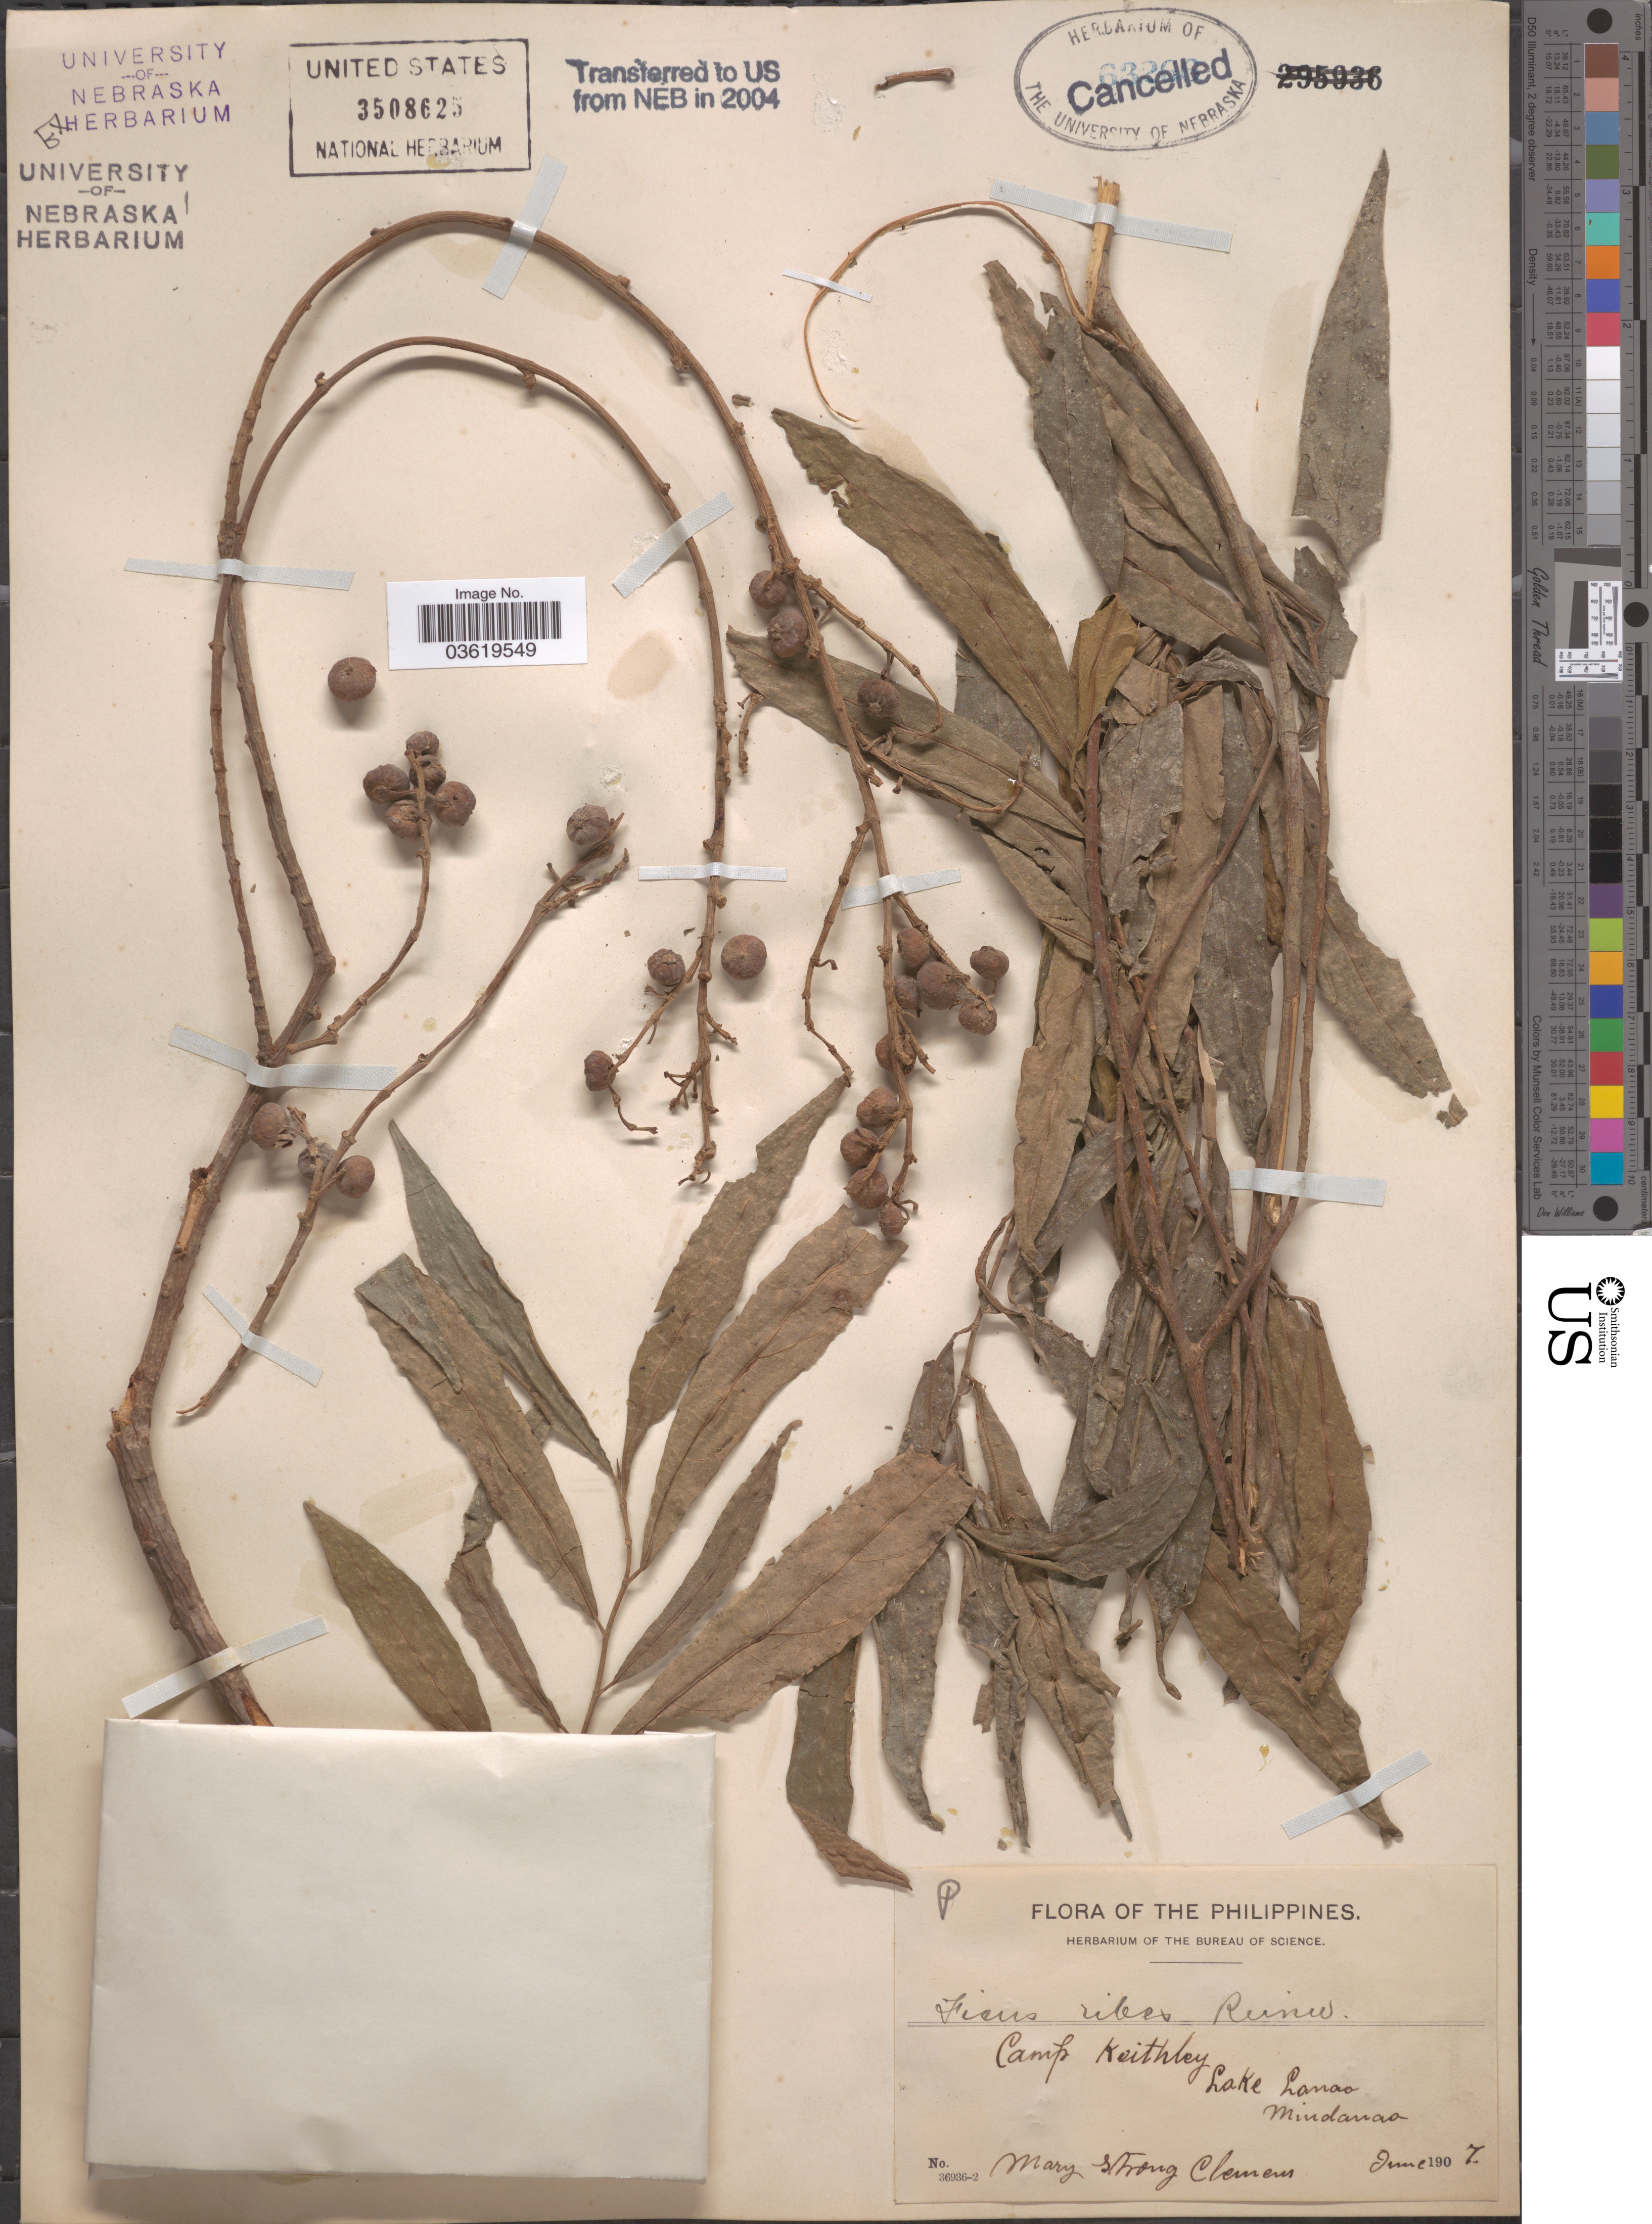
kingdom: Plantae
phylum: Tracheophyta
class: Magnoliopsida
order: Rosales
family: Moraceae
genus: Ficus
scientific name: Ficus ribes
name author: Reinw. ex Blume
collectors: M. S. Clemens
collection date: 1907-06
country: Philippines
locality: Camp Keithley. Lake Lanao. Mindanao.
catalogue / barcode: US 3508625